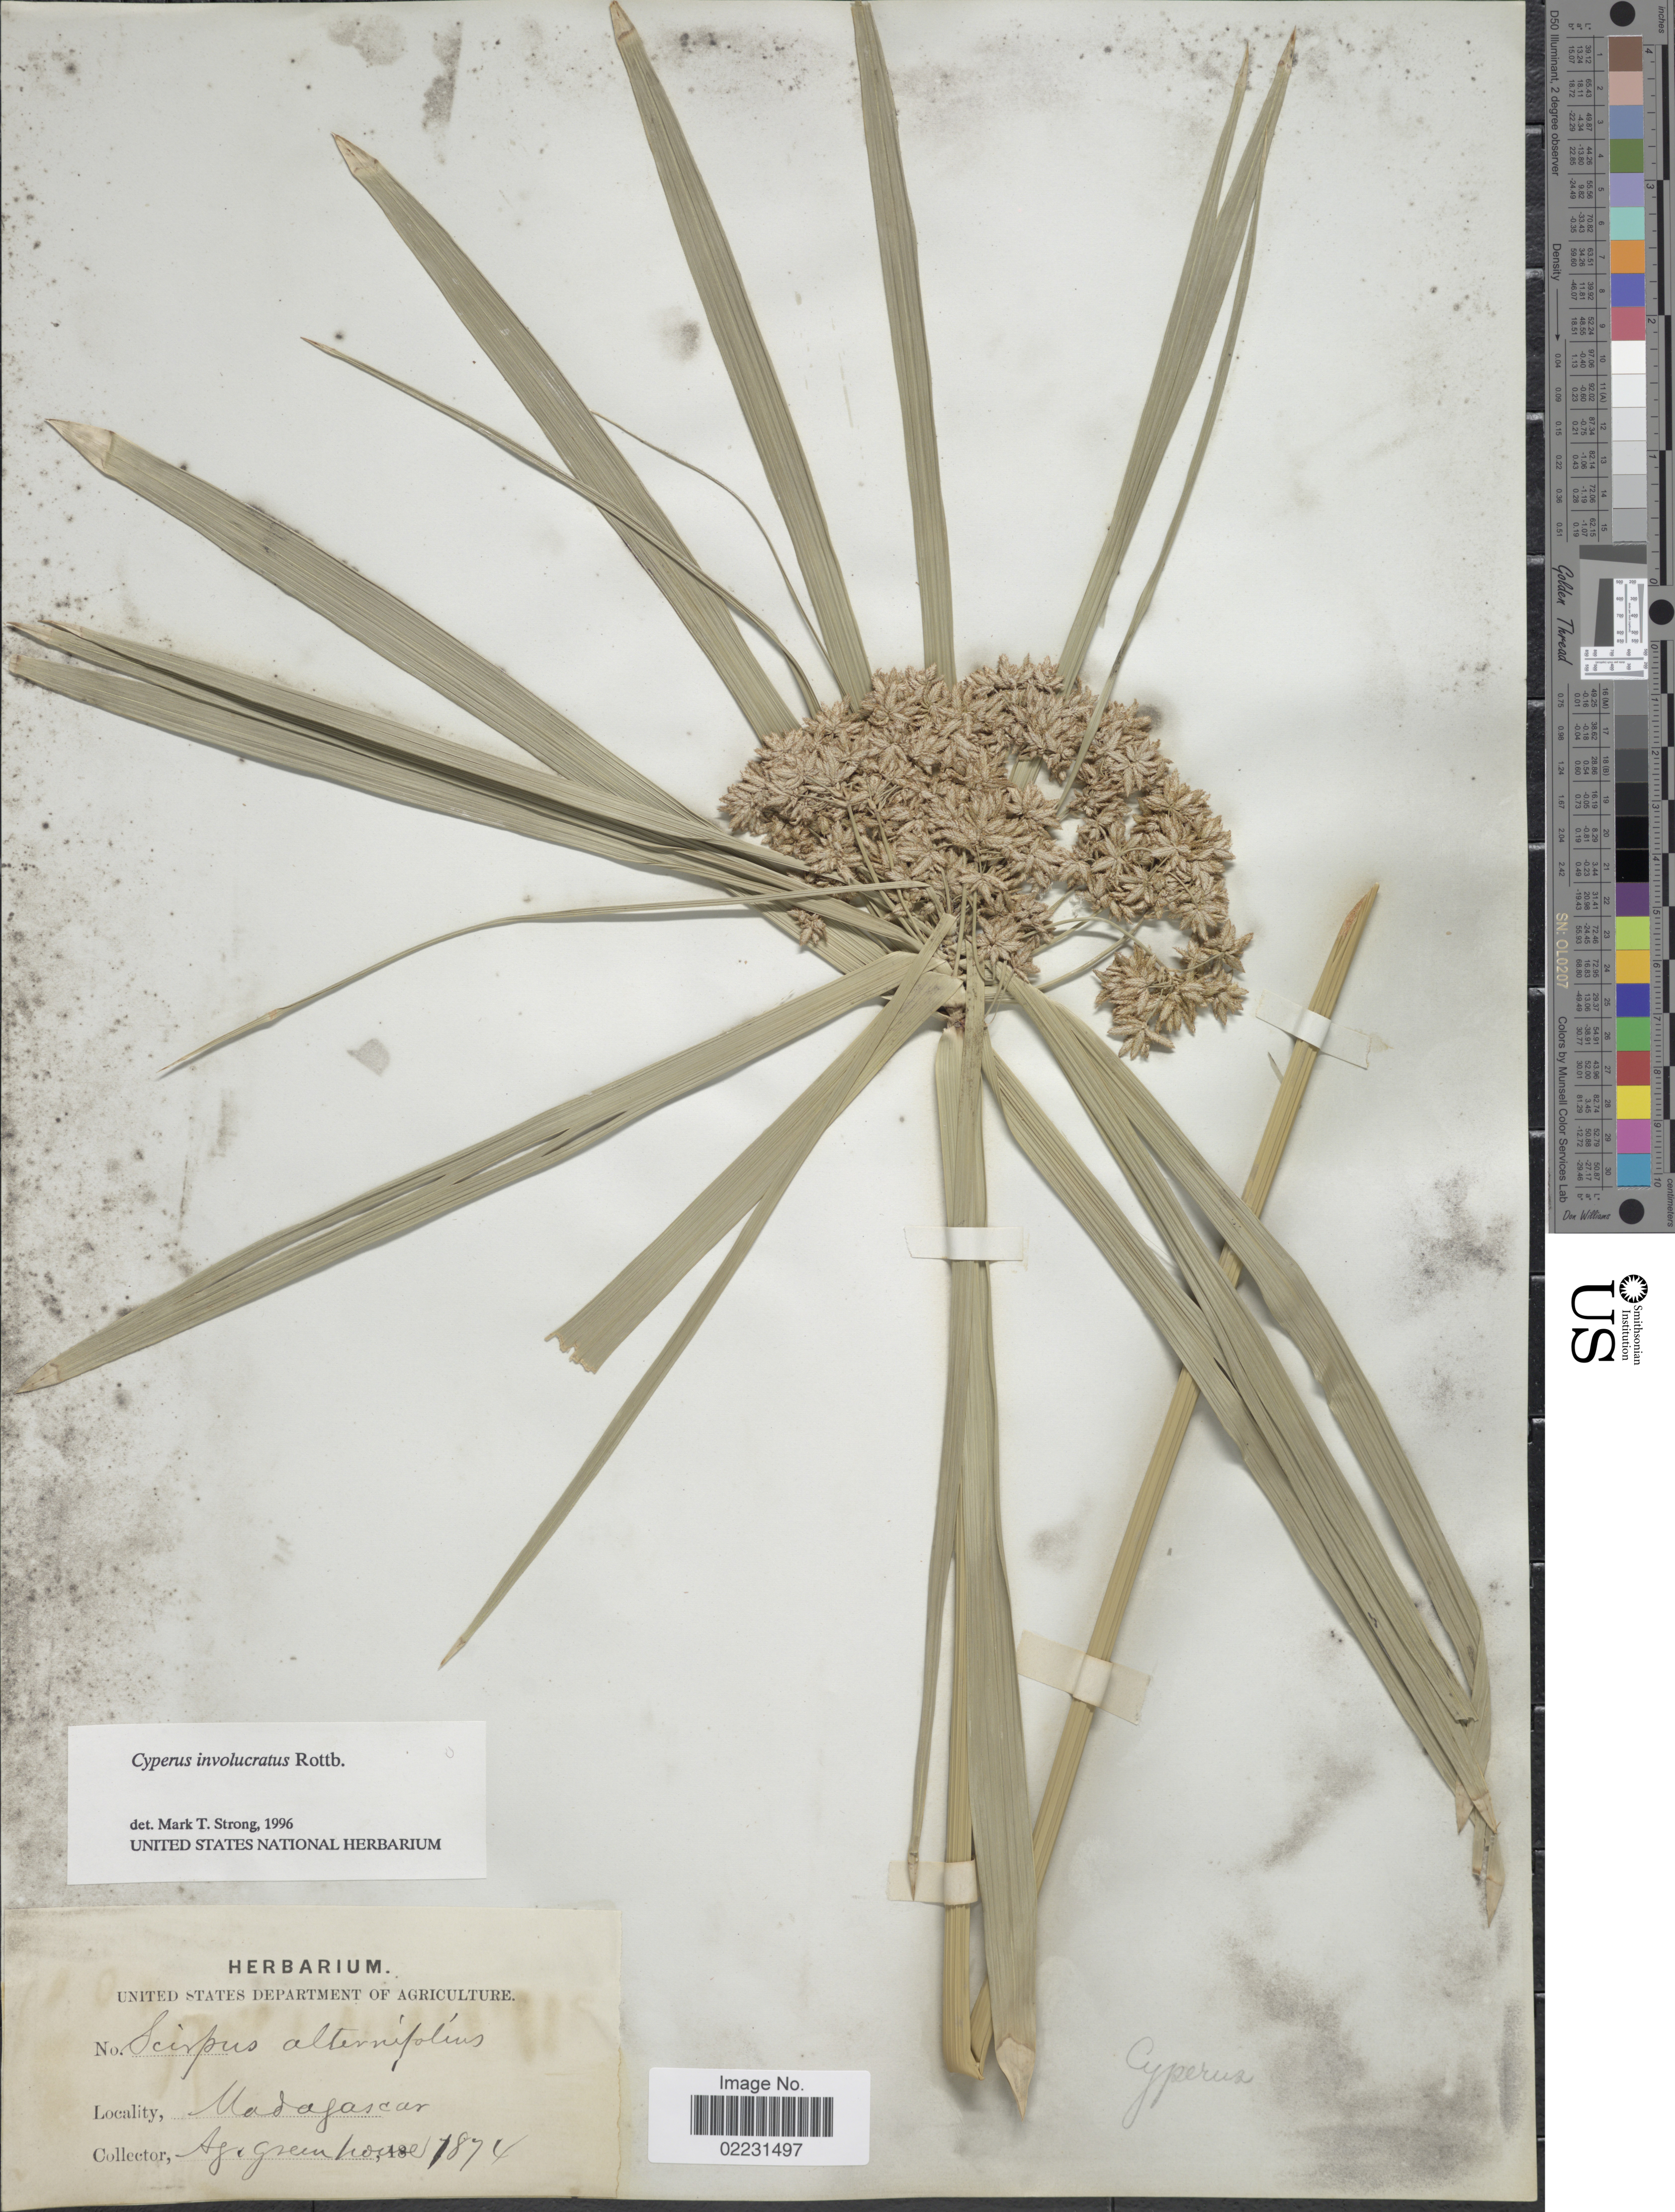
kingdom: Plantae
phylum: Tracheophyta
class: Liliopsida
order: Poales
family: Cyperaceae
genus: Cyperus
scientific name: Cyperus involucratus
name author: Rottb.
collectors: Ag. Greenhouse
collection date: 1874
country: Madagascar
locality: Madagascar